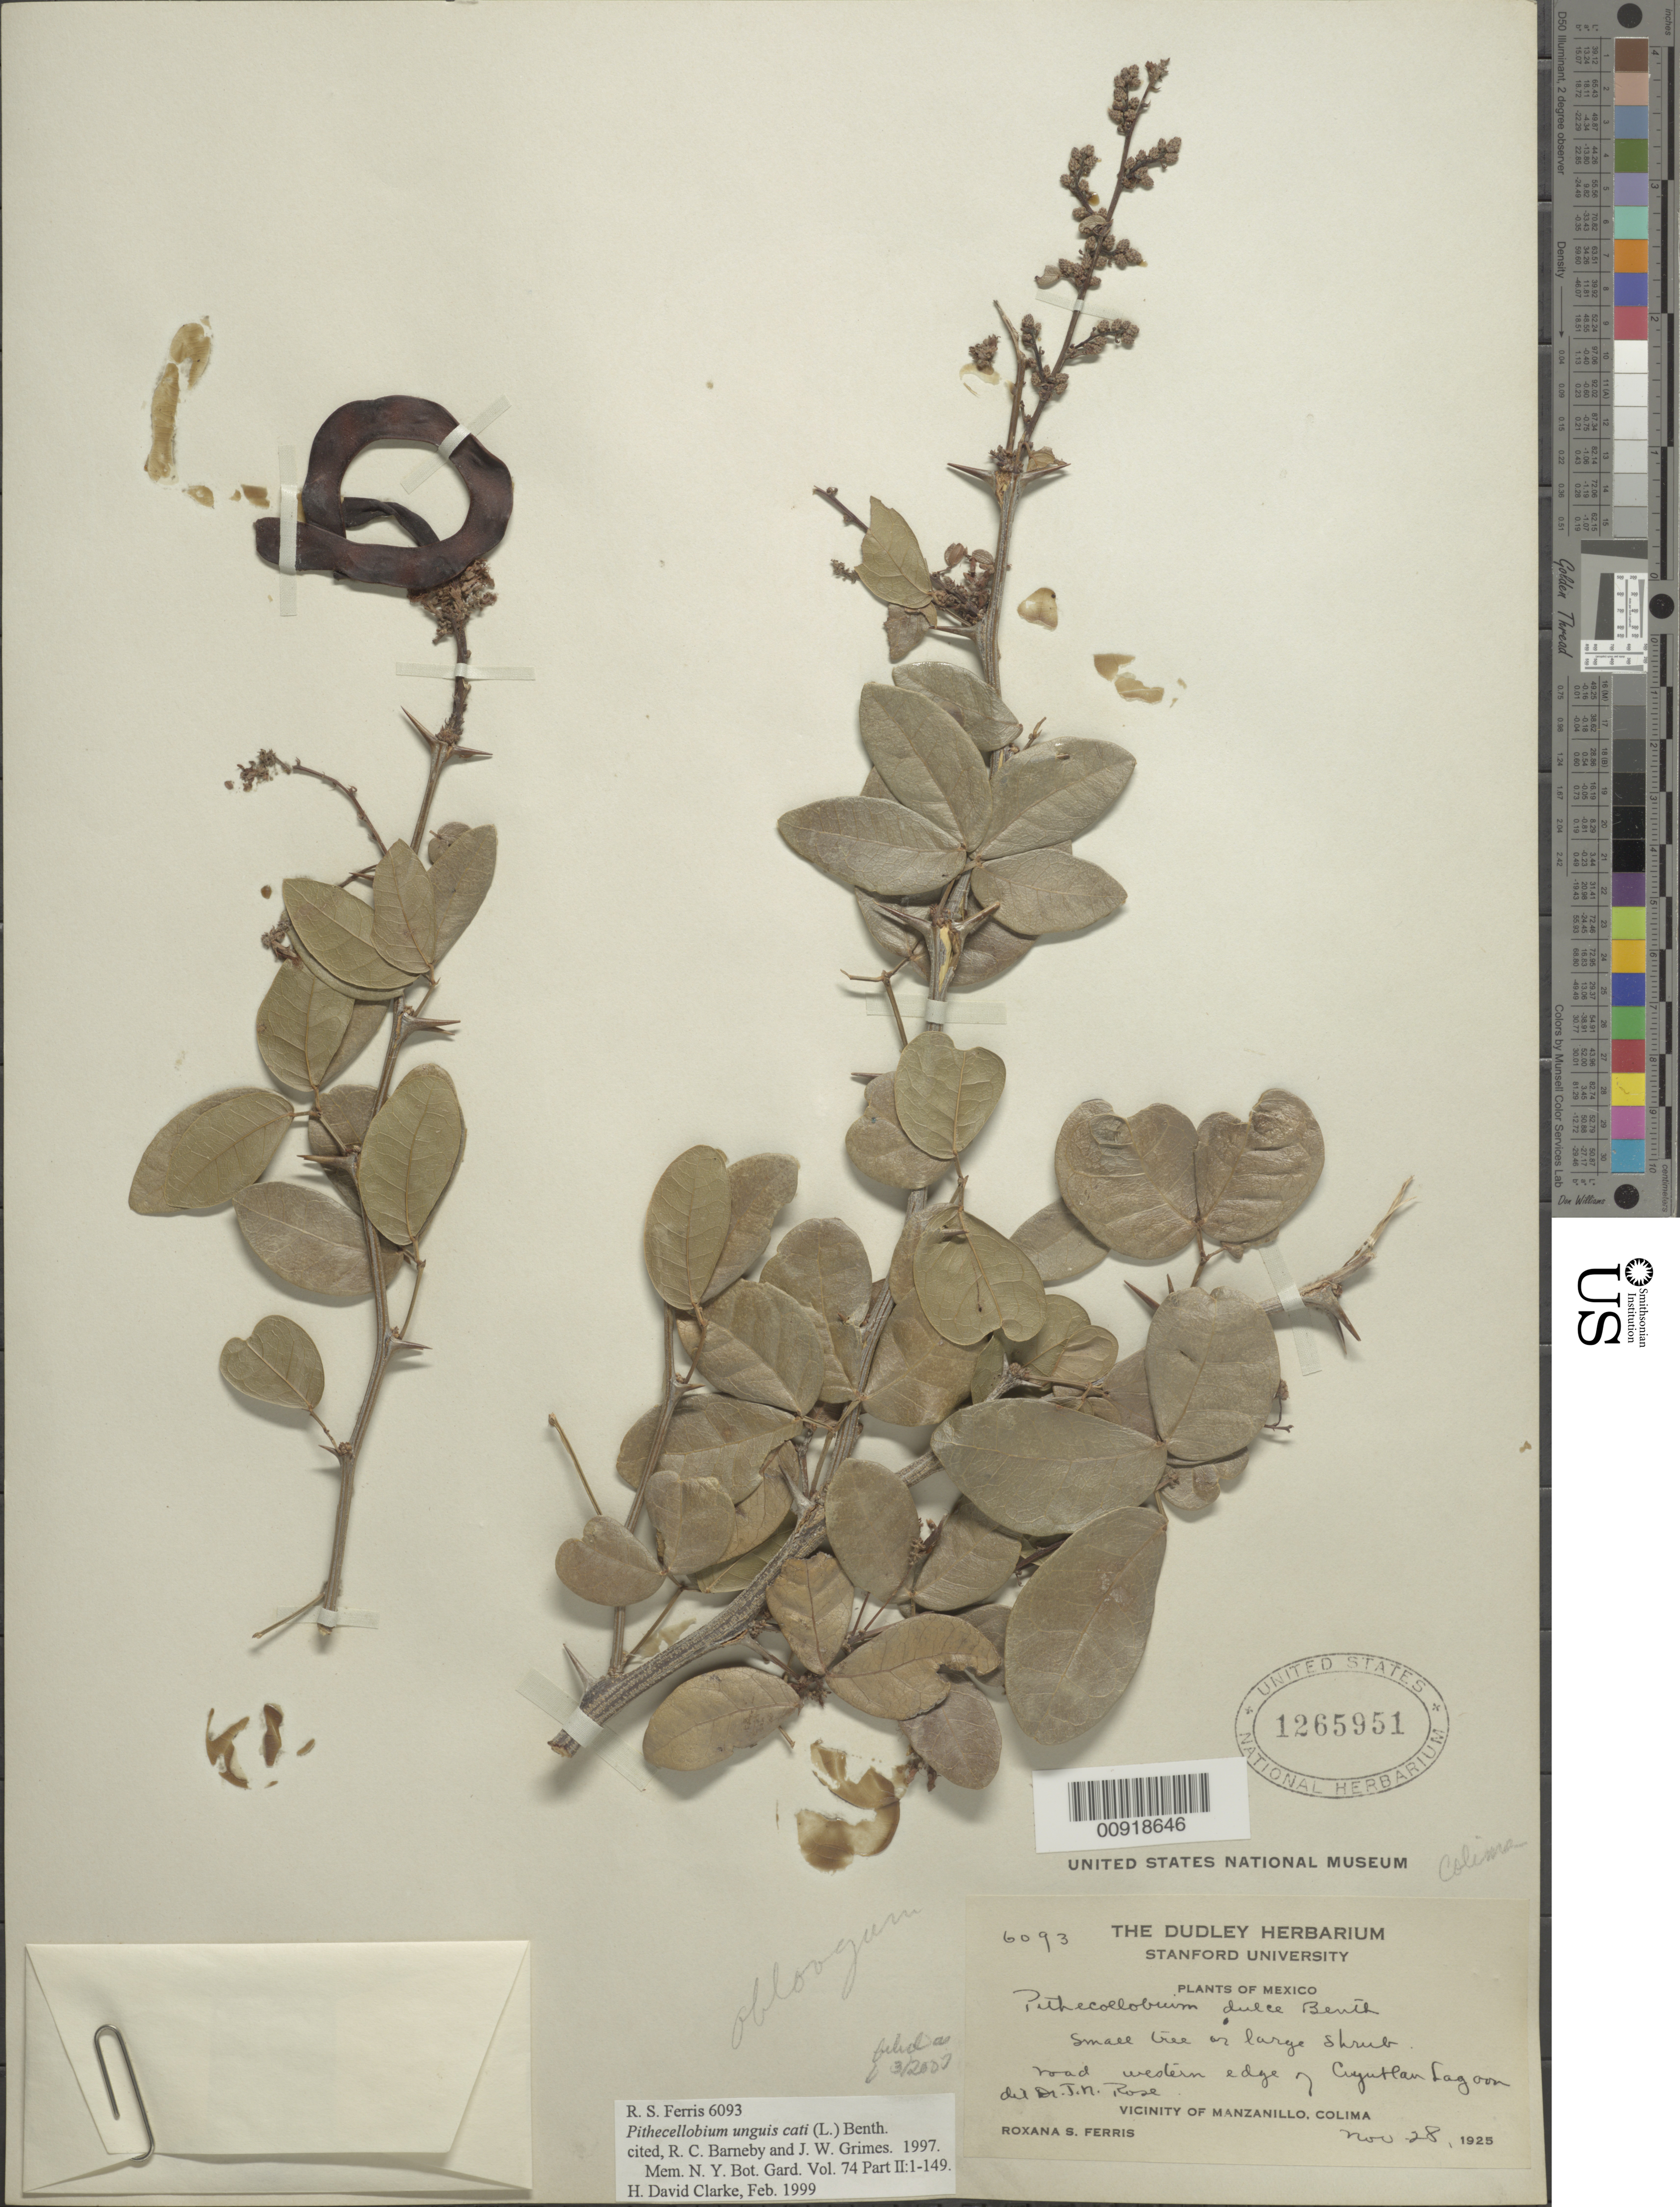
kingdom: Plantae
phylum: Tracheophyta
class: Magnoliopsida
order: Fabales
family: Fabaceae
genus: Pithecellobium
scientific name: Pithecellobium unguis-cati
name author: (L.) Benth.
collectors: R. S. Ferris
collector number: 6093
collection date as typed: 28 Nov 1925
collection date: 1925-11-28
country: Mexico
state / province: Colima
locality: Road western edge of Cuyutlan Lagoon.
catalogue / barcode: US 1265951